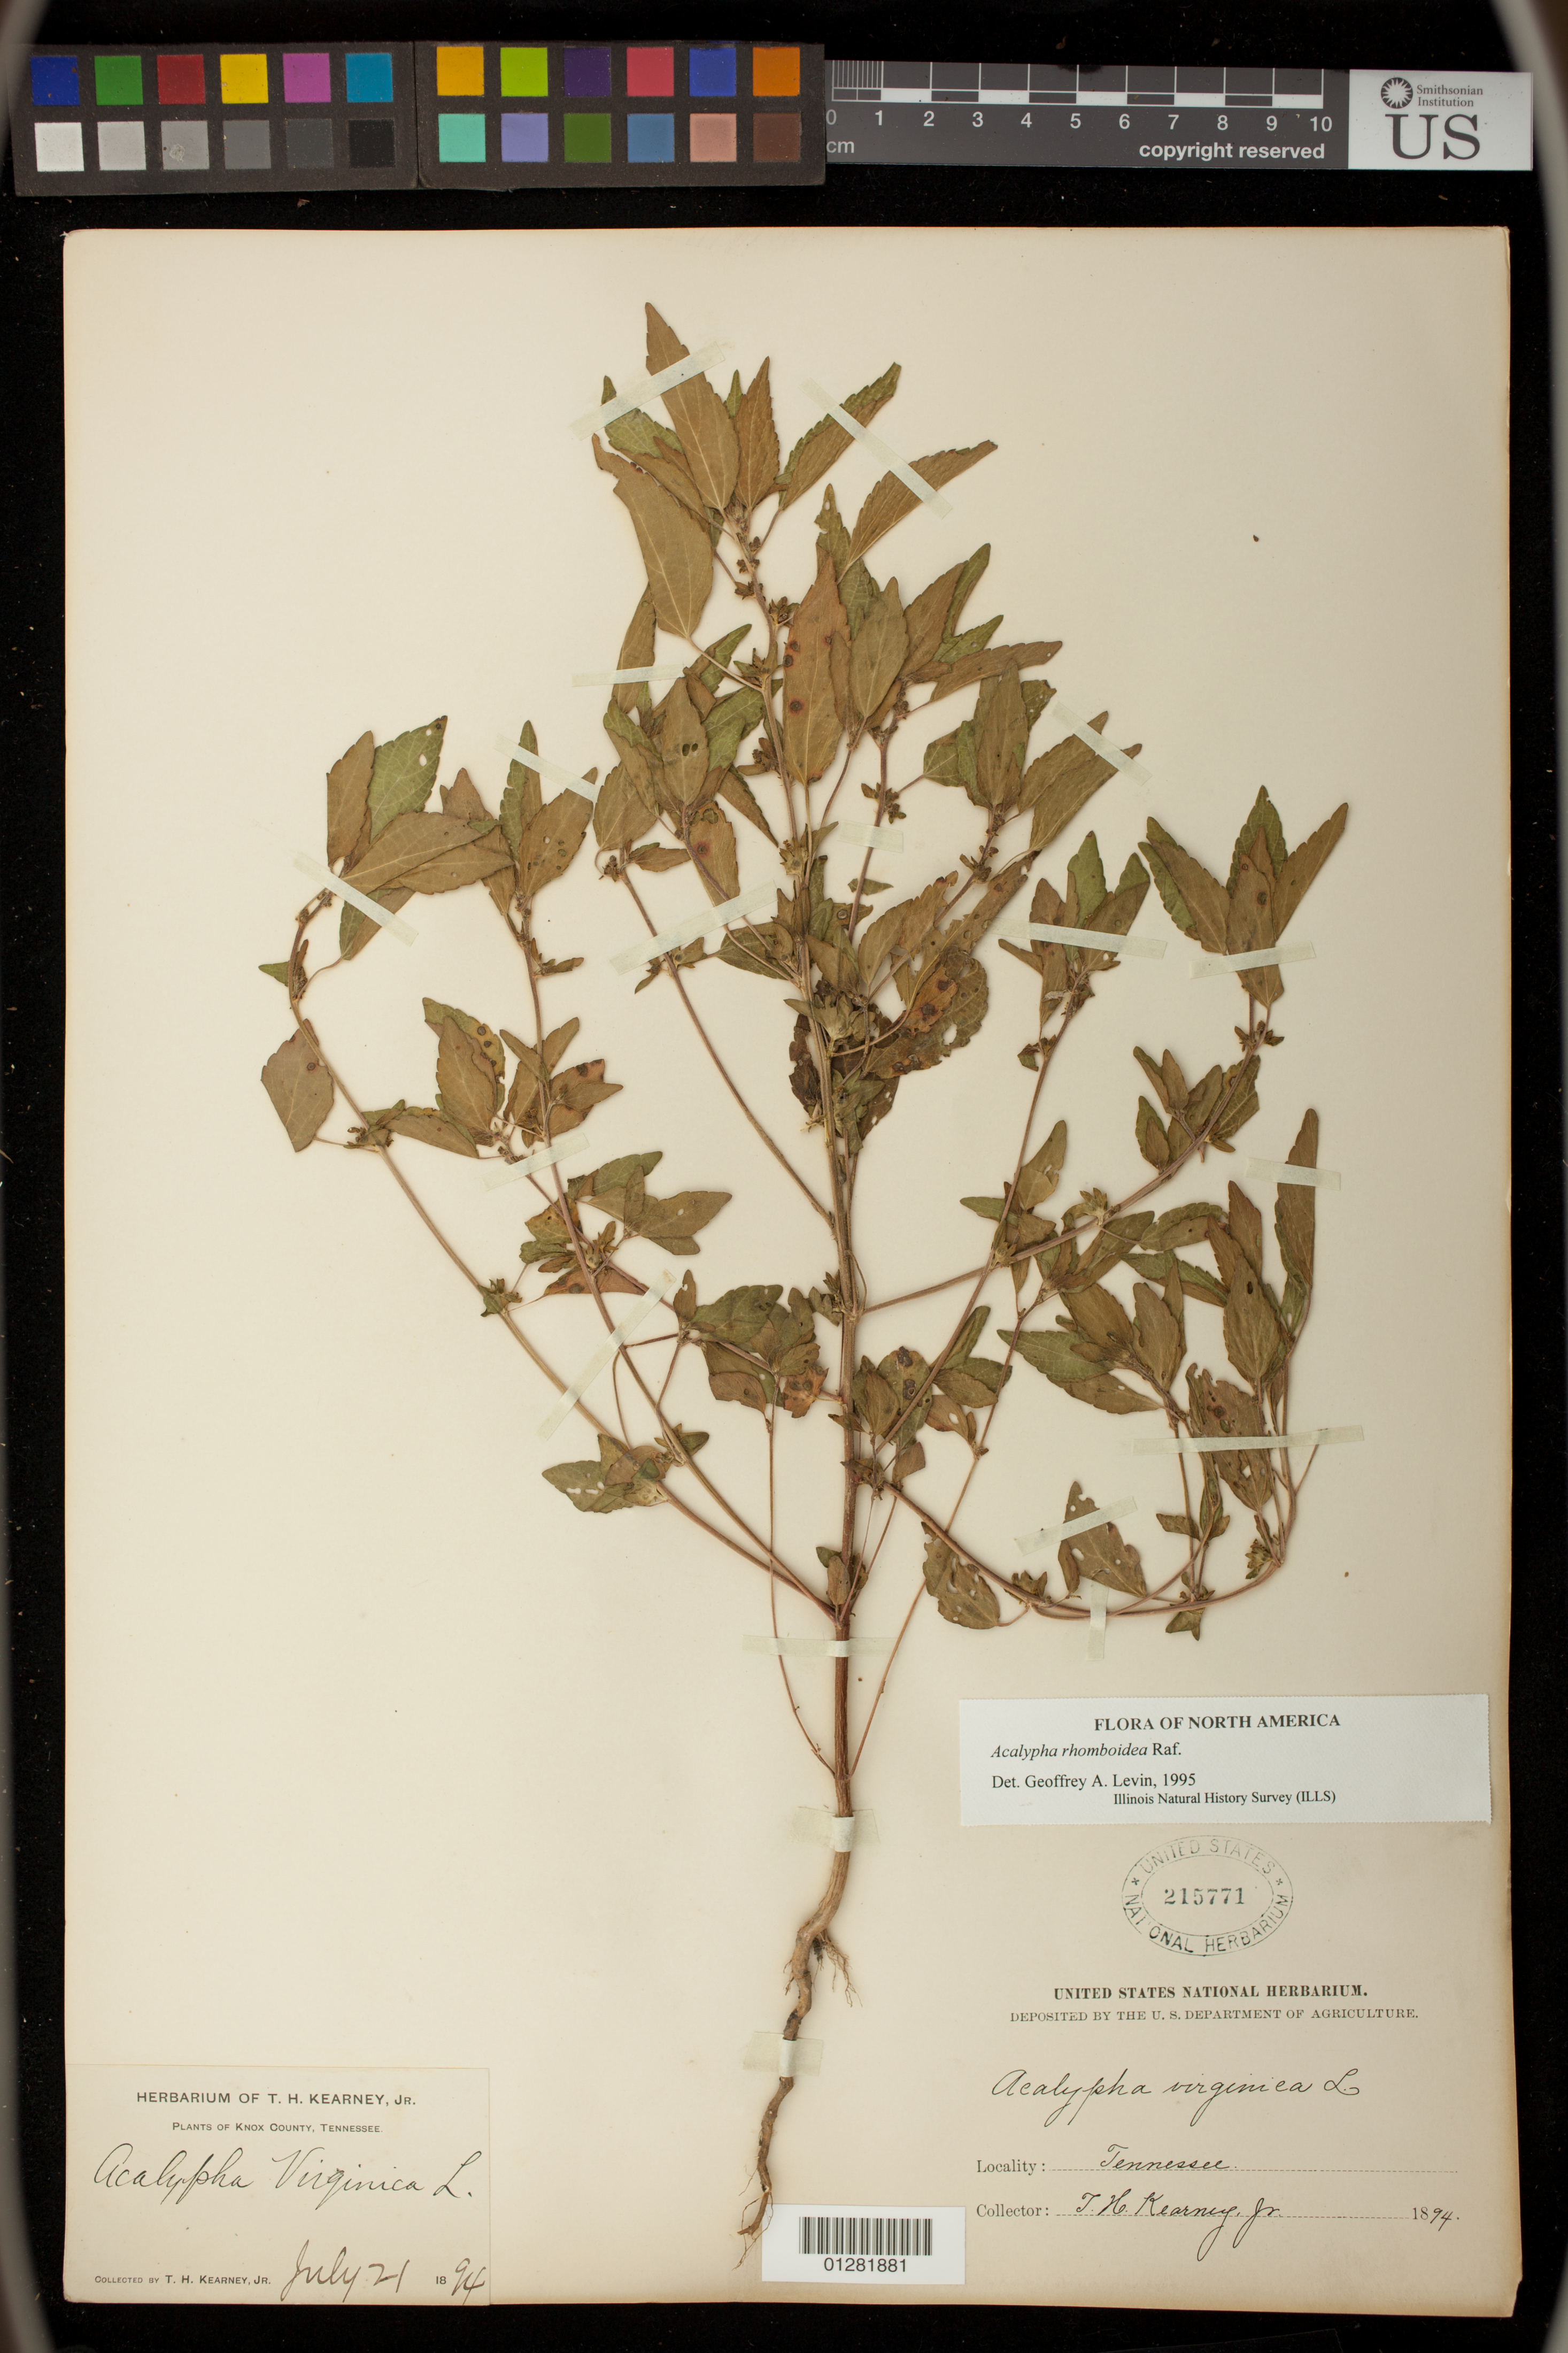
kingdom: Plantae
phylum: Tracheophyta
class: Magnoliopsida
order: Malpighiales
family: Euphorbiaceae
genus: Acalypha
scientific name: Acalypha rhomboidea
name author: Raf.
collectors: T. H. Kearney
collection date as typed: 21 Jul 1894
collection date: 1894-07-21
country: United States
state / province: Tennessee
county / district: Knox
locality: Knox County, Tennessee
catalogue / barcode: US 215771